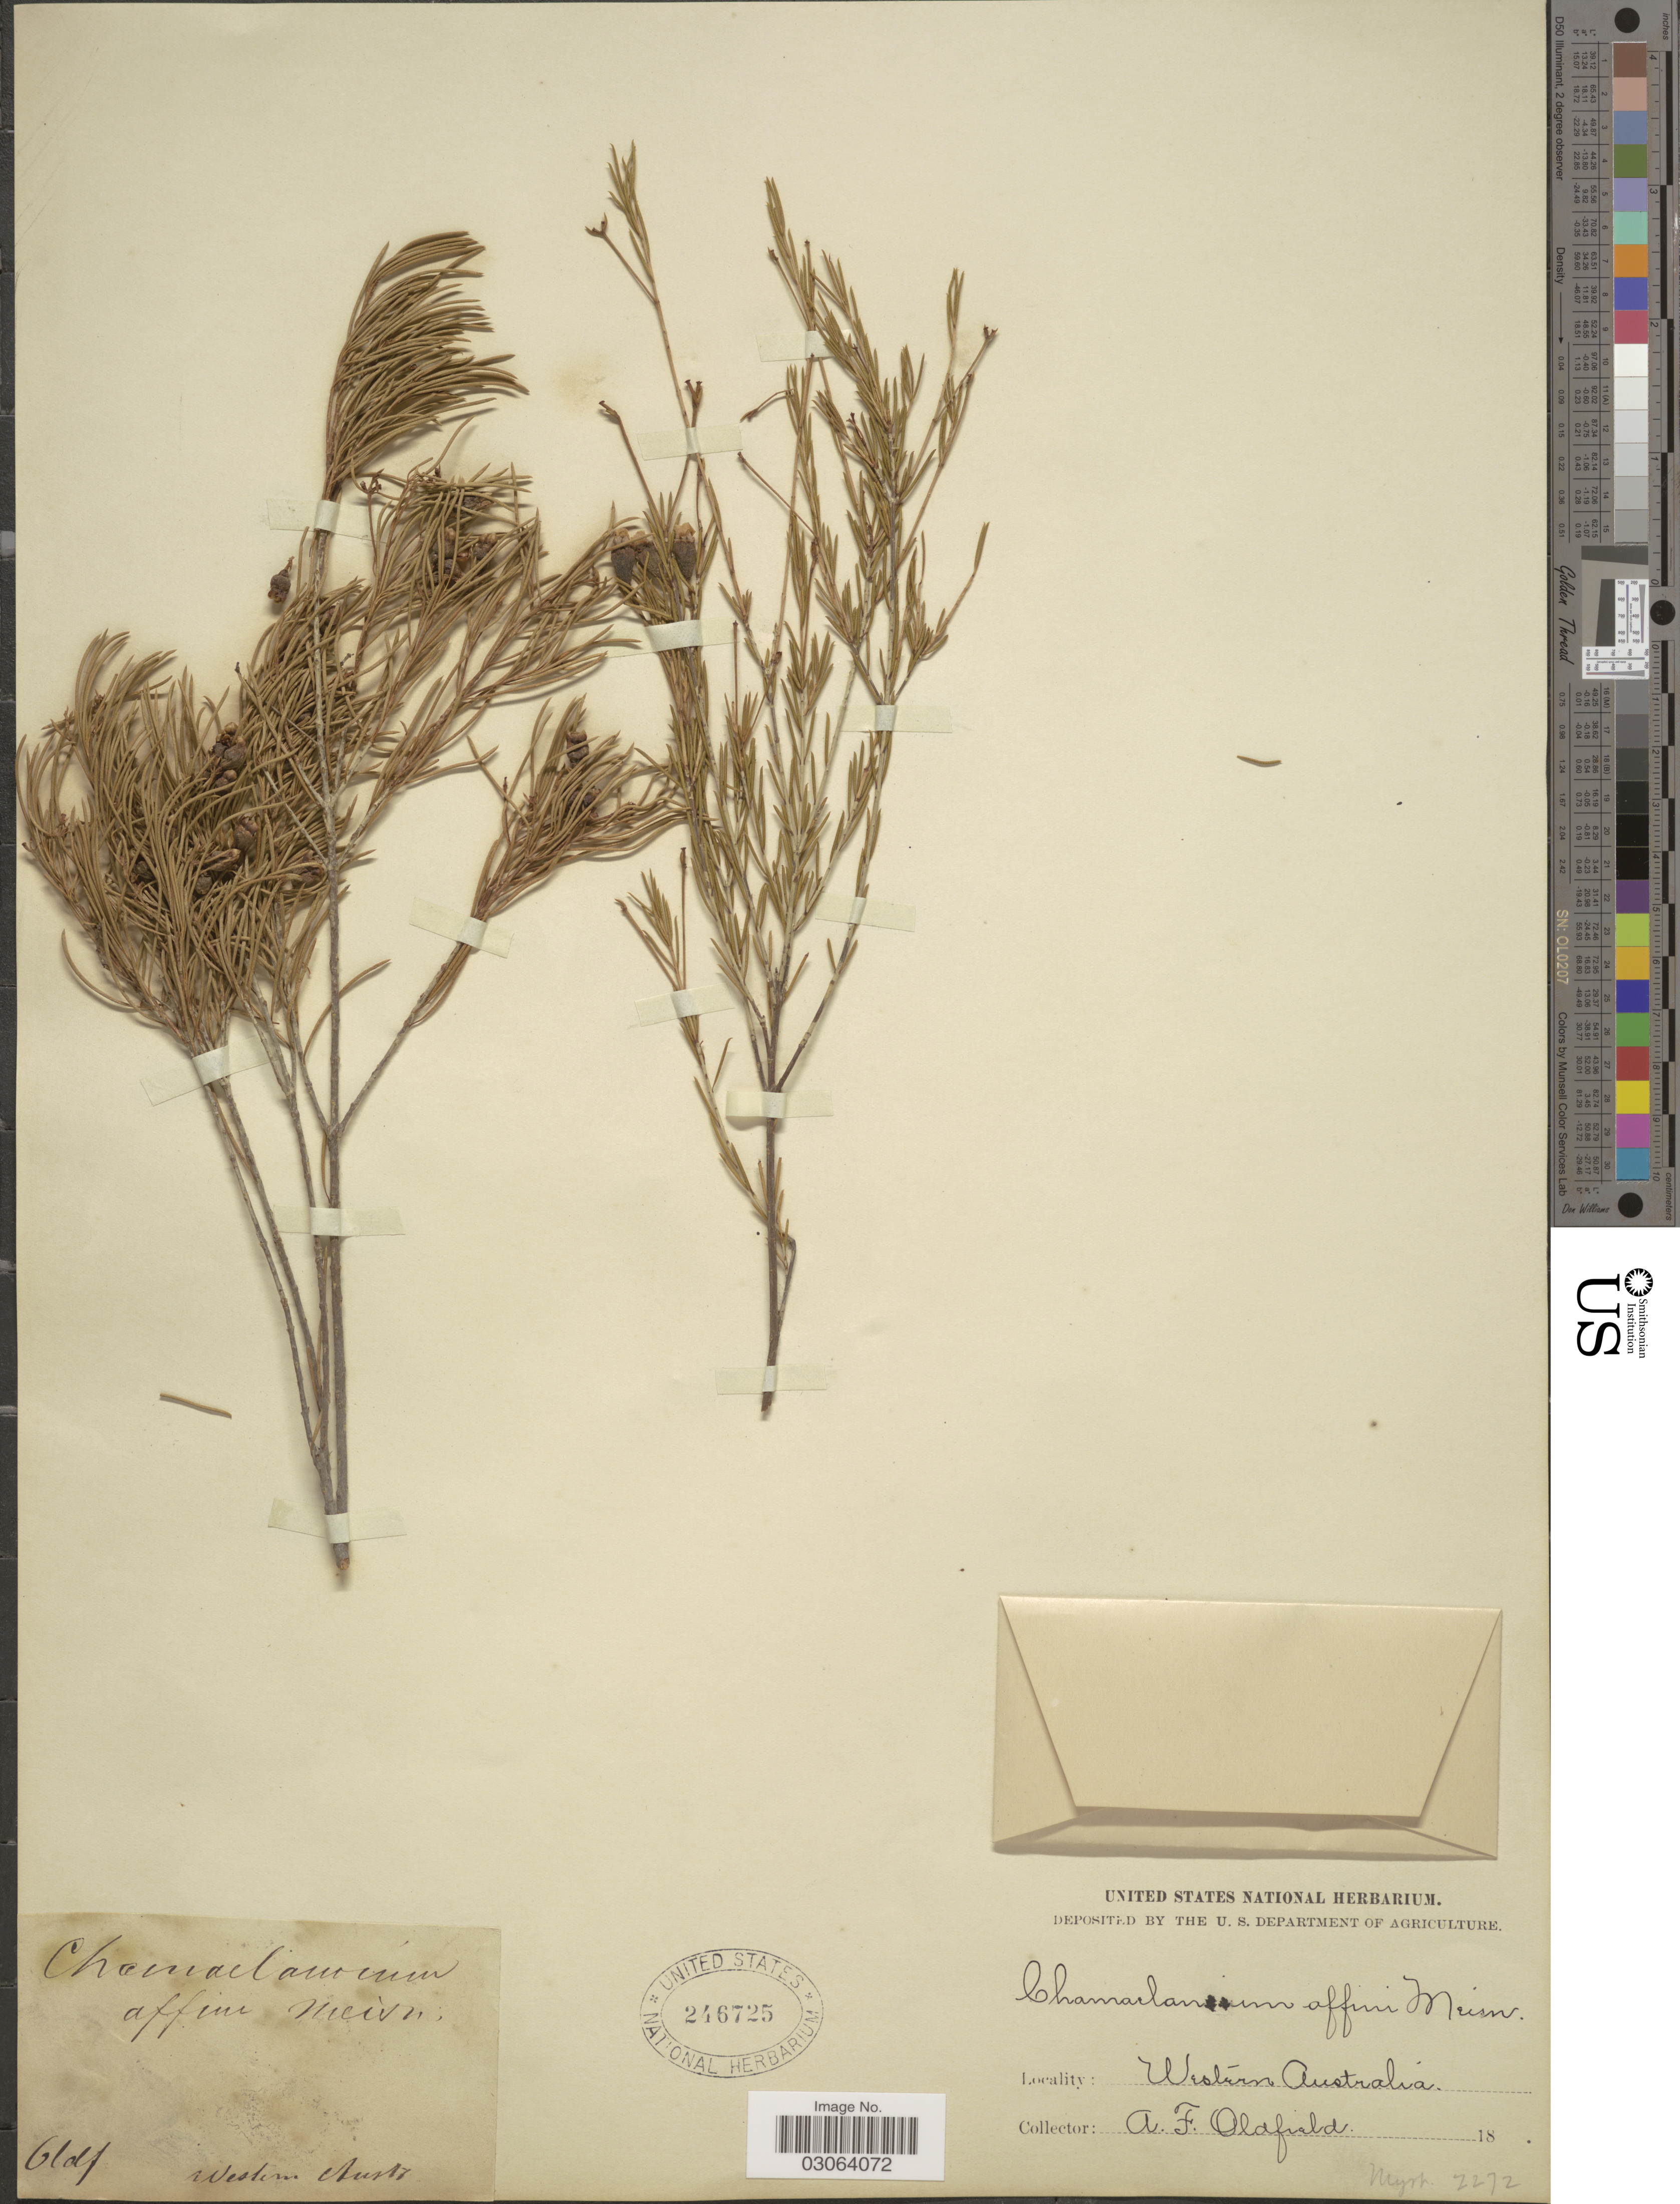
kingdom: Plantae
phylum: Tracheophyta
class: Magnoliopsida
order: Myrtales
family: Myrtaceae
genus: Chamelaucium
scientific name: Chamelaucium affine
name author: Meisn.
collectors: A. Oldfield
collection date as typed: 18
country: Australia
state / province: Western Australia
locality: Western Austr.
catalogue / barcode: US 246725